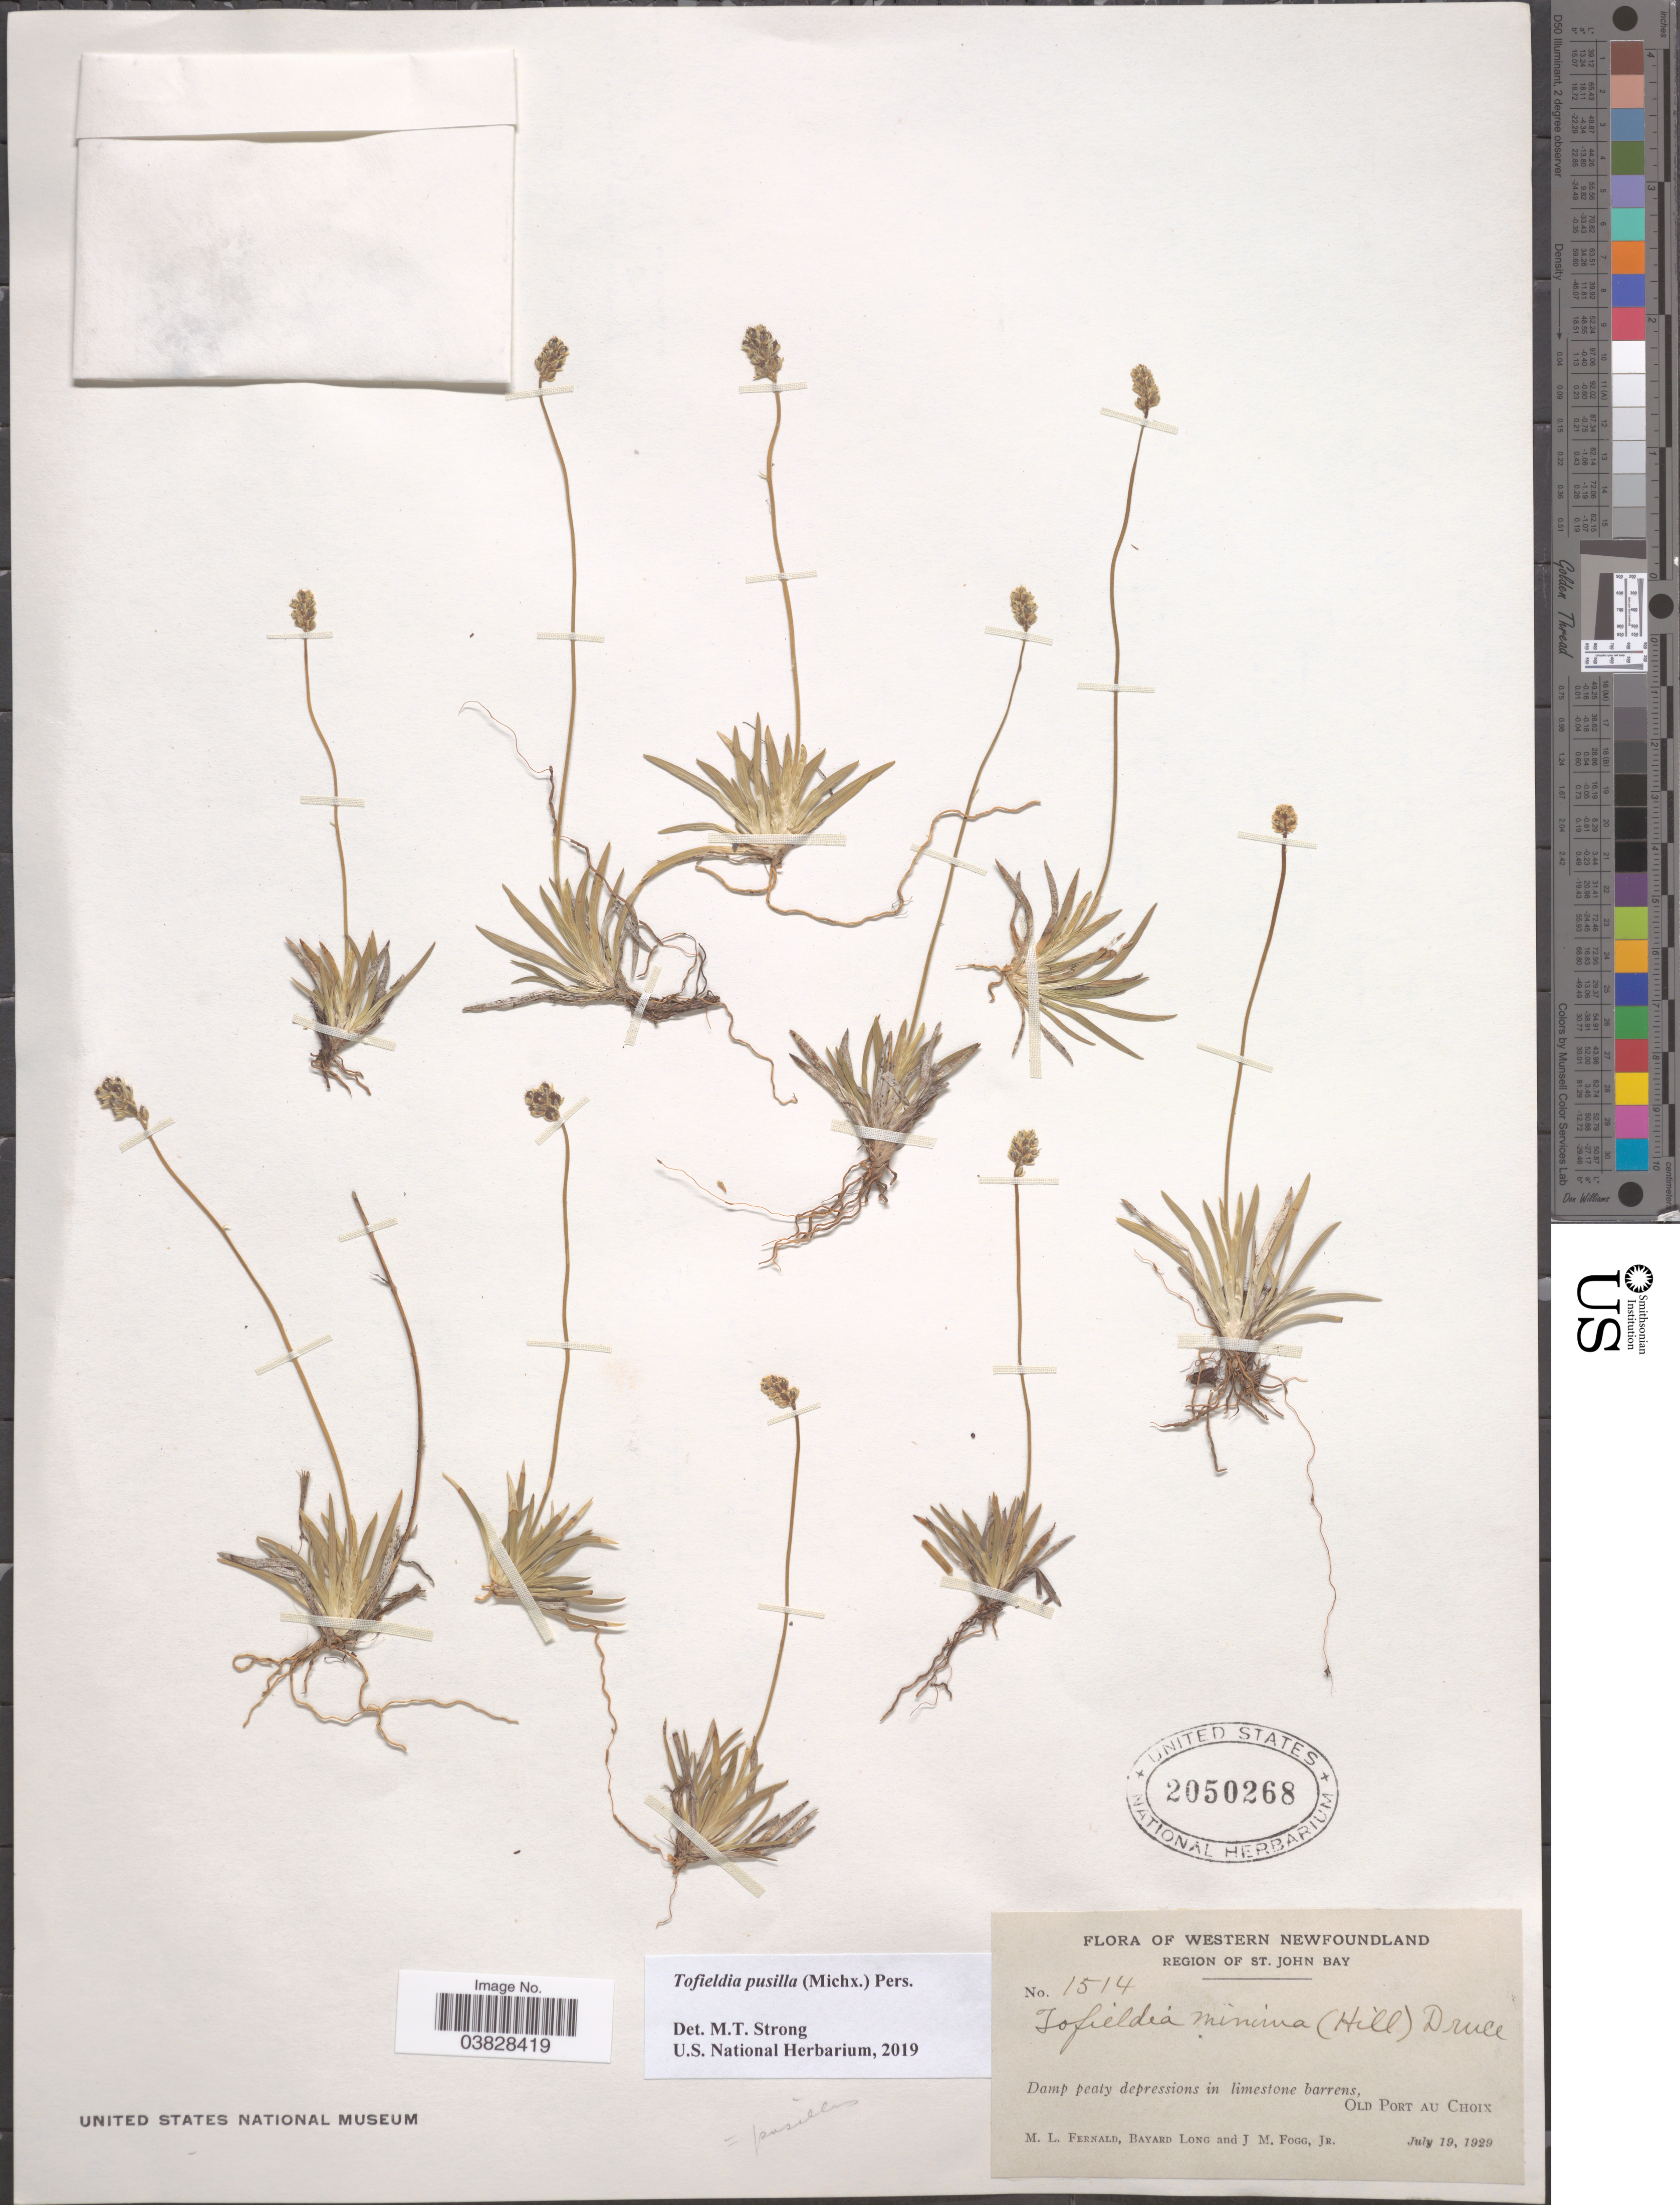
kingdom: Plantae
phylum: Tracheophyta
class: Liliopsida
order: Alismatales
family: Tofieldiaceae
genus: Tofieldia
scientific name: Tofieldia pusilla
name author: (Michx.) Pers.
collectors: M. L. Fernald, B. Long & J. Fogg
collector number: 1514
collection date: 1929-07-19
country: Canada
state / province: Newfoundland and Labrador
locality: Western Newfoundland. Region of St. John Bay. Old Port au Choix.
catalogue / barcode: US 2050268